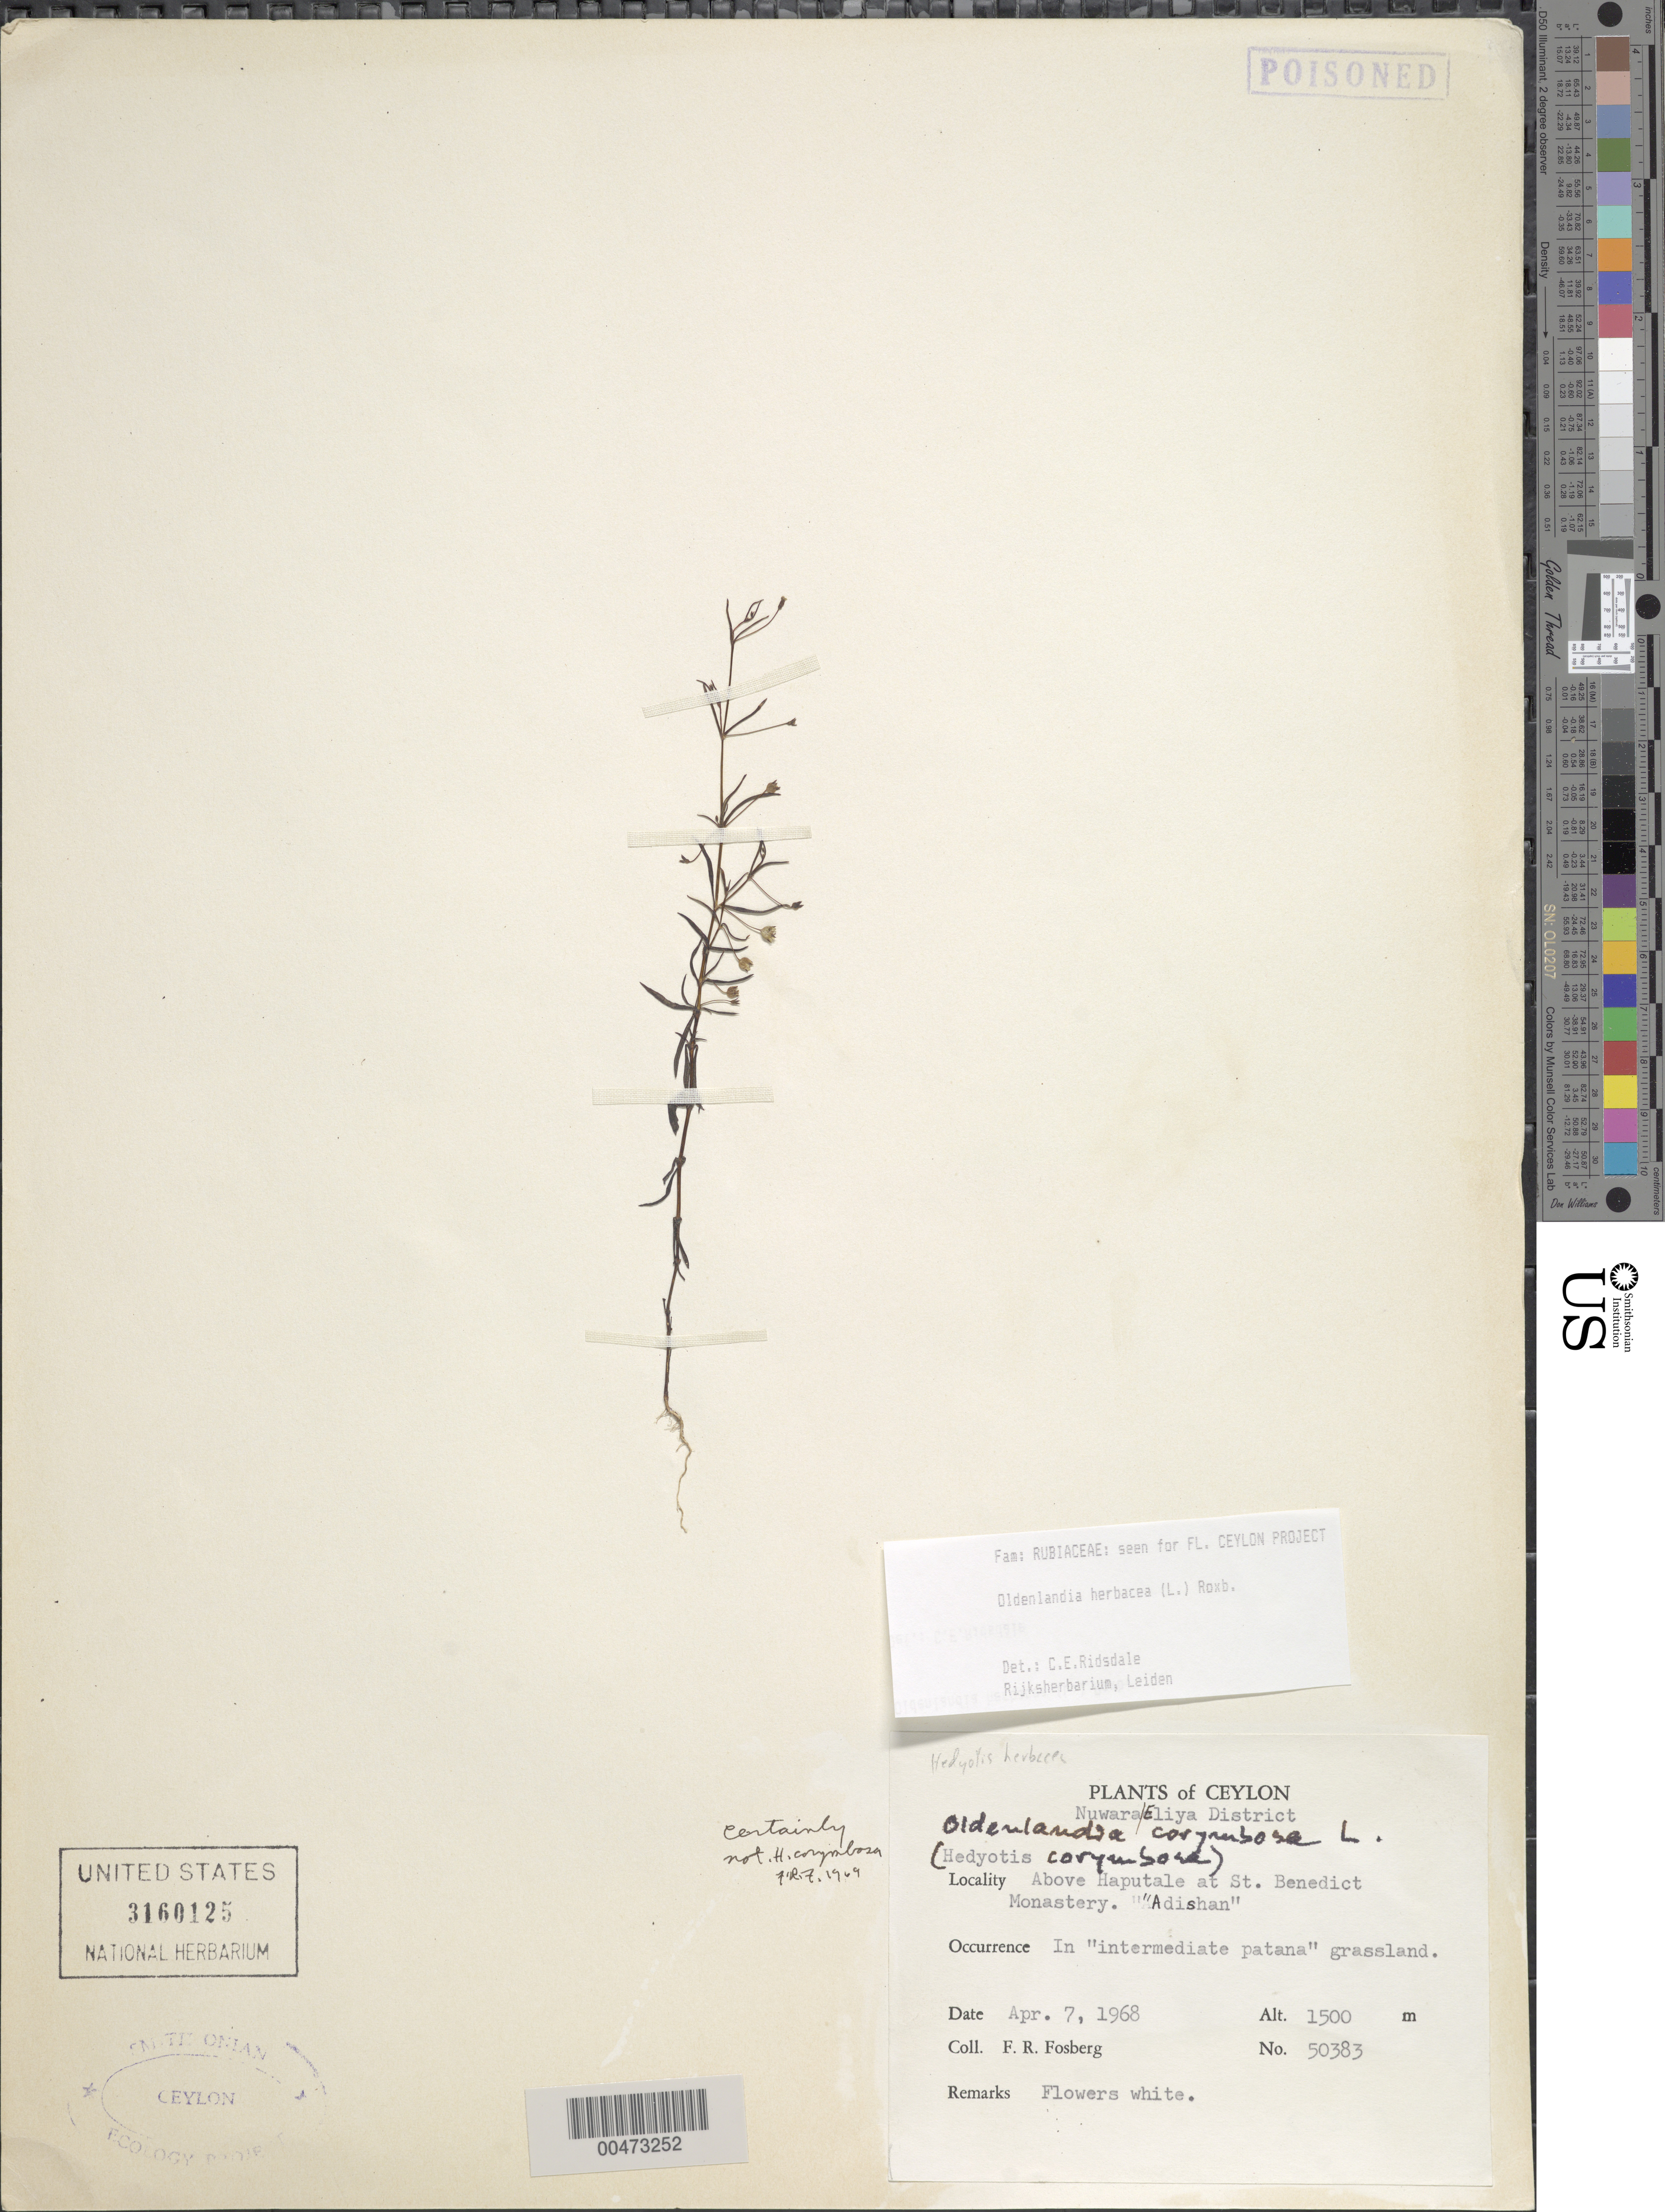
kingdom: Plantae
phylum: Tracheophyta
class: Magnoliopsida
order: Gentianales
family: Rubiaceae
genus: Oldenlandia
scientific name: Oldenlandia herbacea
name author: (L.) Roxb.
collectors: F. R. Fosberg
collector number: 50383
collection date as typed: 07 Apr 1968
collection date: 1968-04-07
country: Sri Lanka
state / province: Central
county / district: Nuwara Eliya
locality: Above Haputale at St. Benedict Monastery, Adishan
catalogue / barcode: US 3160125